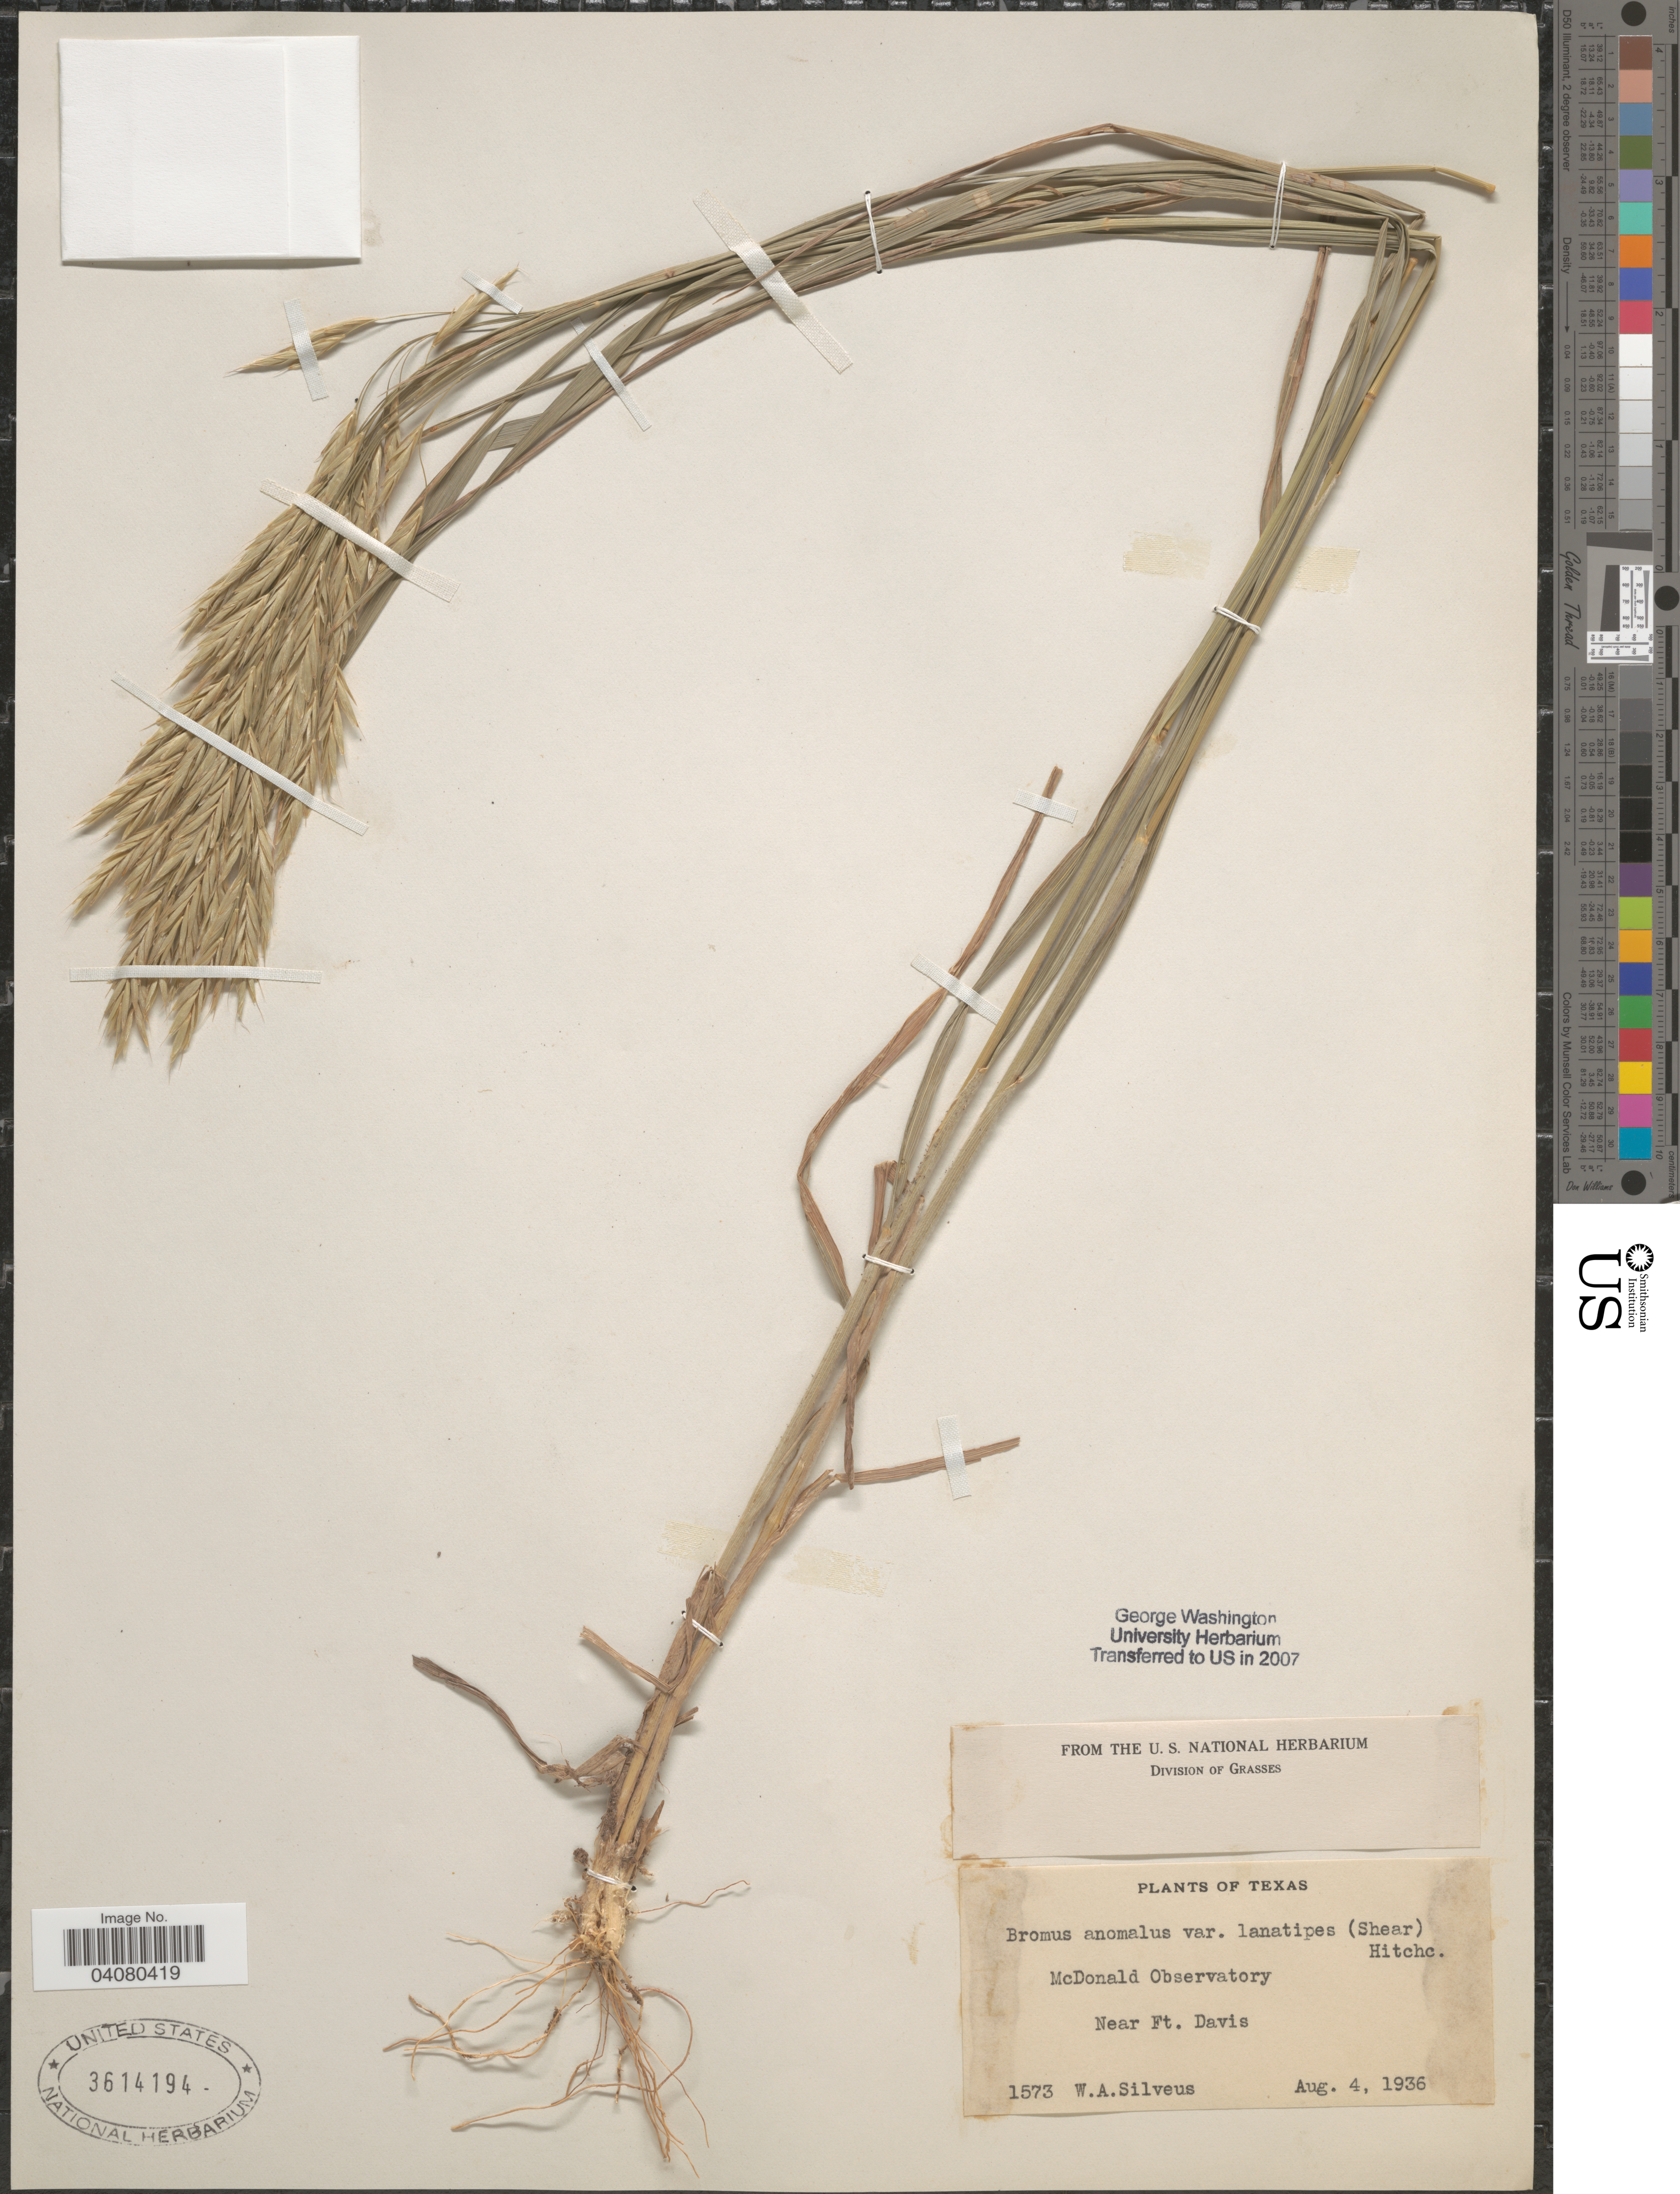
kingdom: Plantae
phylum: Tracheophyta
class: Liliopsida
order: Poales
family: Poaceae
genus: Bromus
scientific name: Bromus anomalus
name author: Rupr. ex E. Fourn.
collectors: W. Silveus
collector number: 1573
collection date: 1936-08-04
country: United States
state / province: Texas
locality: McDonald Observatory. Near Ft. Davis.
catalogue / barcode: US 3614194